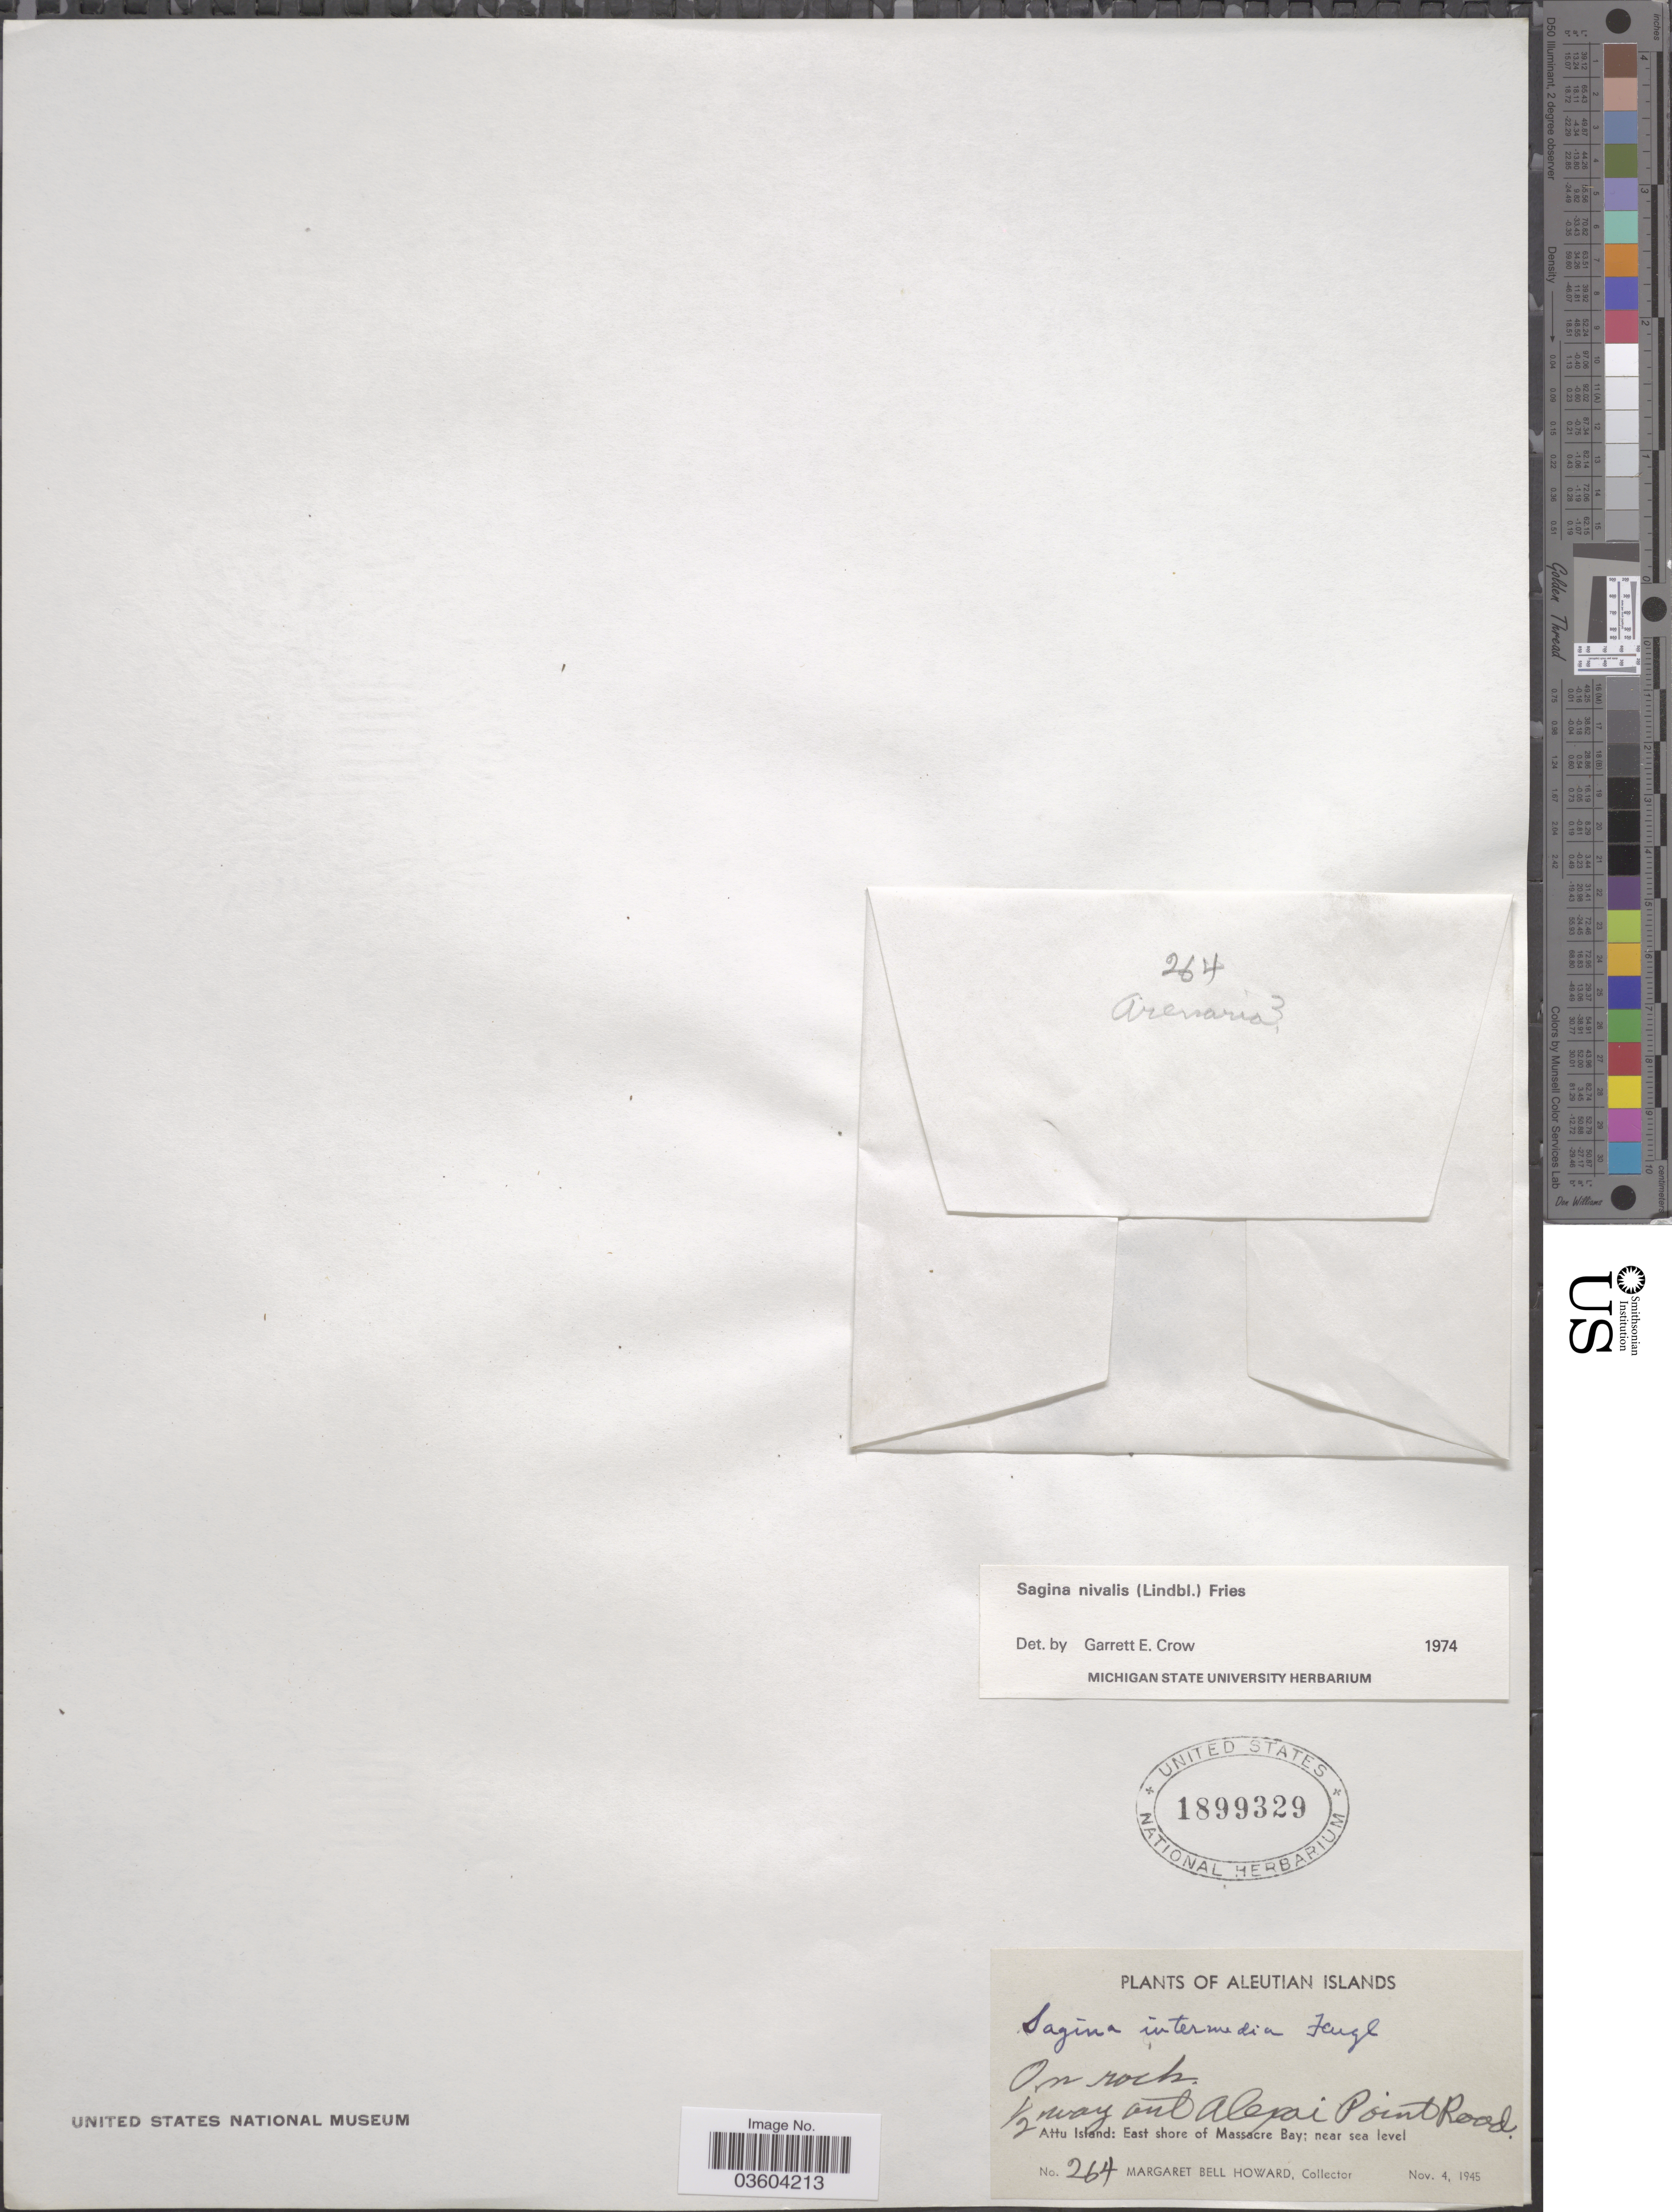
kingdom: Plantae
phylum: Tracheophyta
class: Magnoliopsida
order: Caryophyllales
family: Caryophyllaceae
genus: Sagina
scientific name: Sagina nivalis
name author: (Lindblom) Fr.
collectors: M. B. Howard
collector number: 264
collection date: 1945-11-04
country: United States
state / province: Alaska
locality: Aleutian Islands. ½ way on Alexai Point Road. Attu Island: East shore of Massacre Bay.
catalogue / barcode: US 1899329